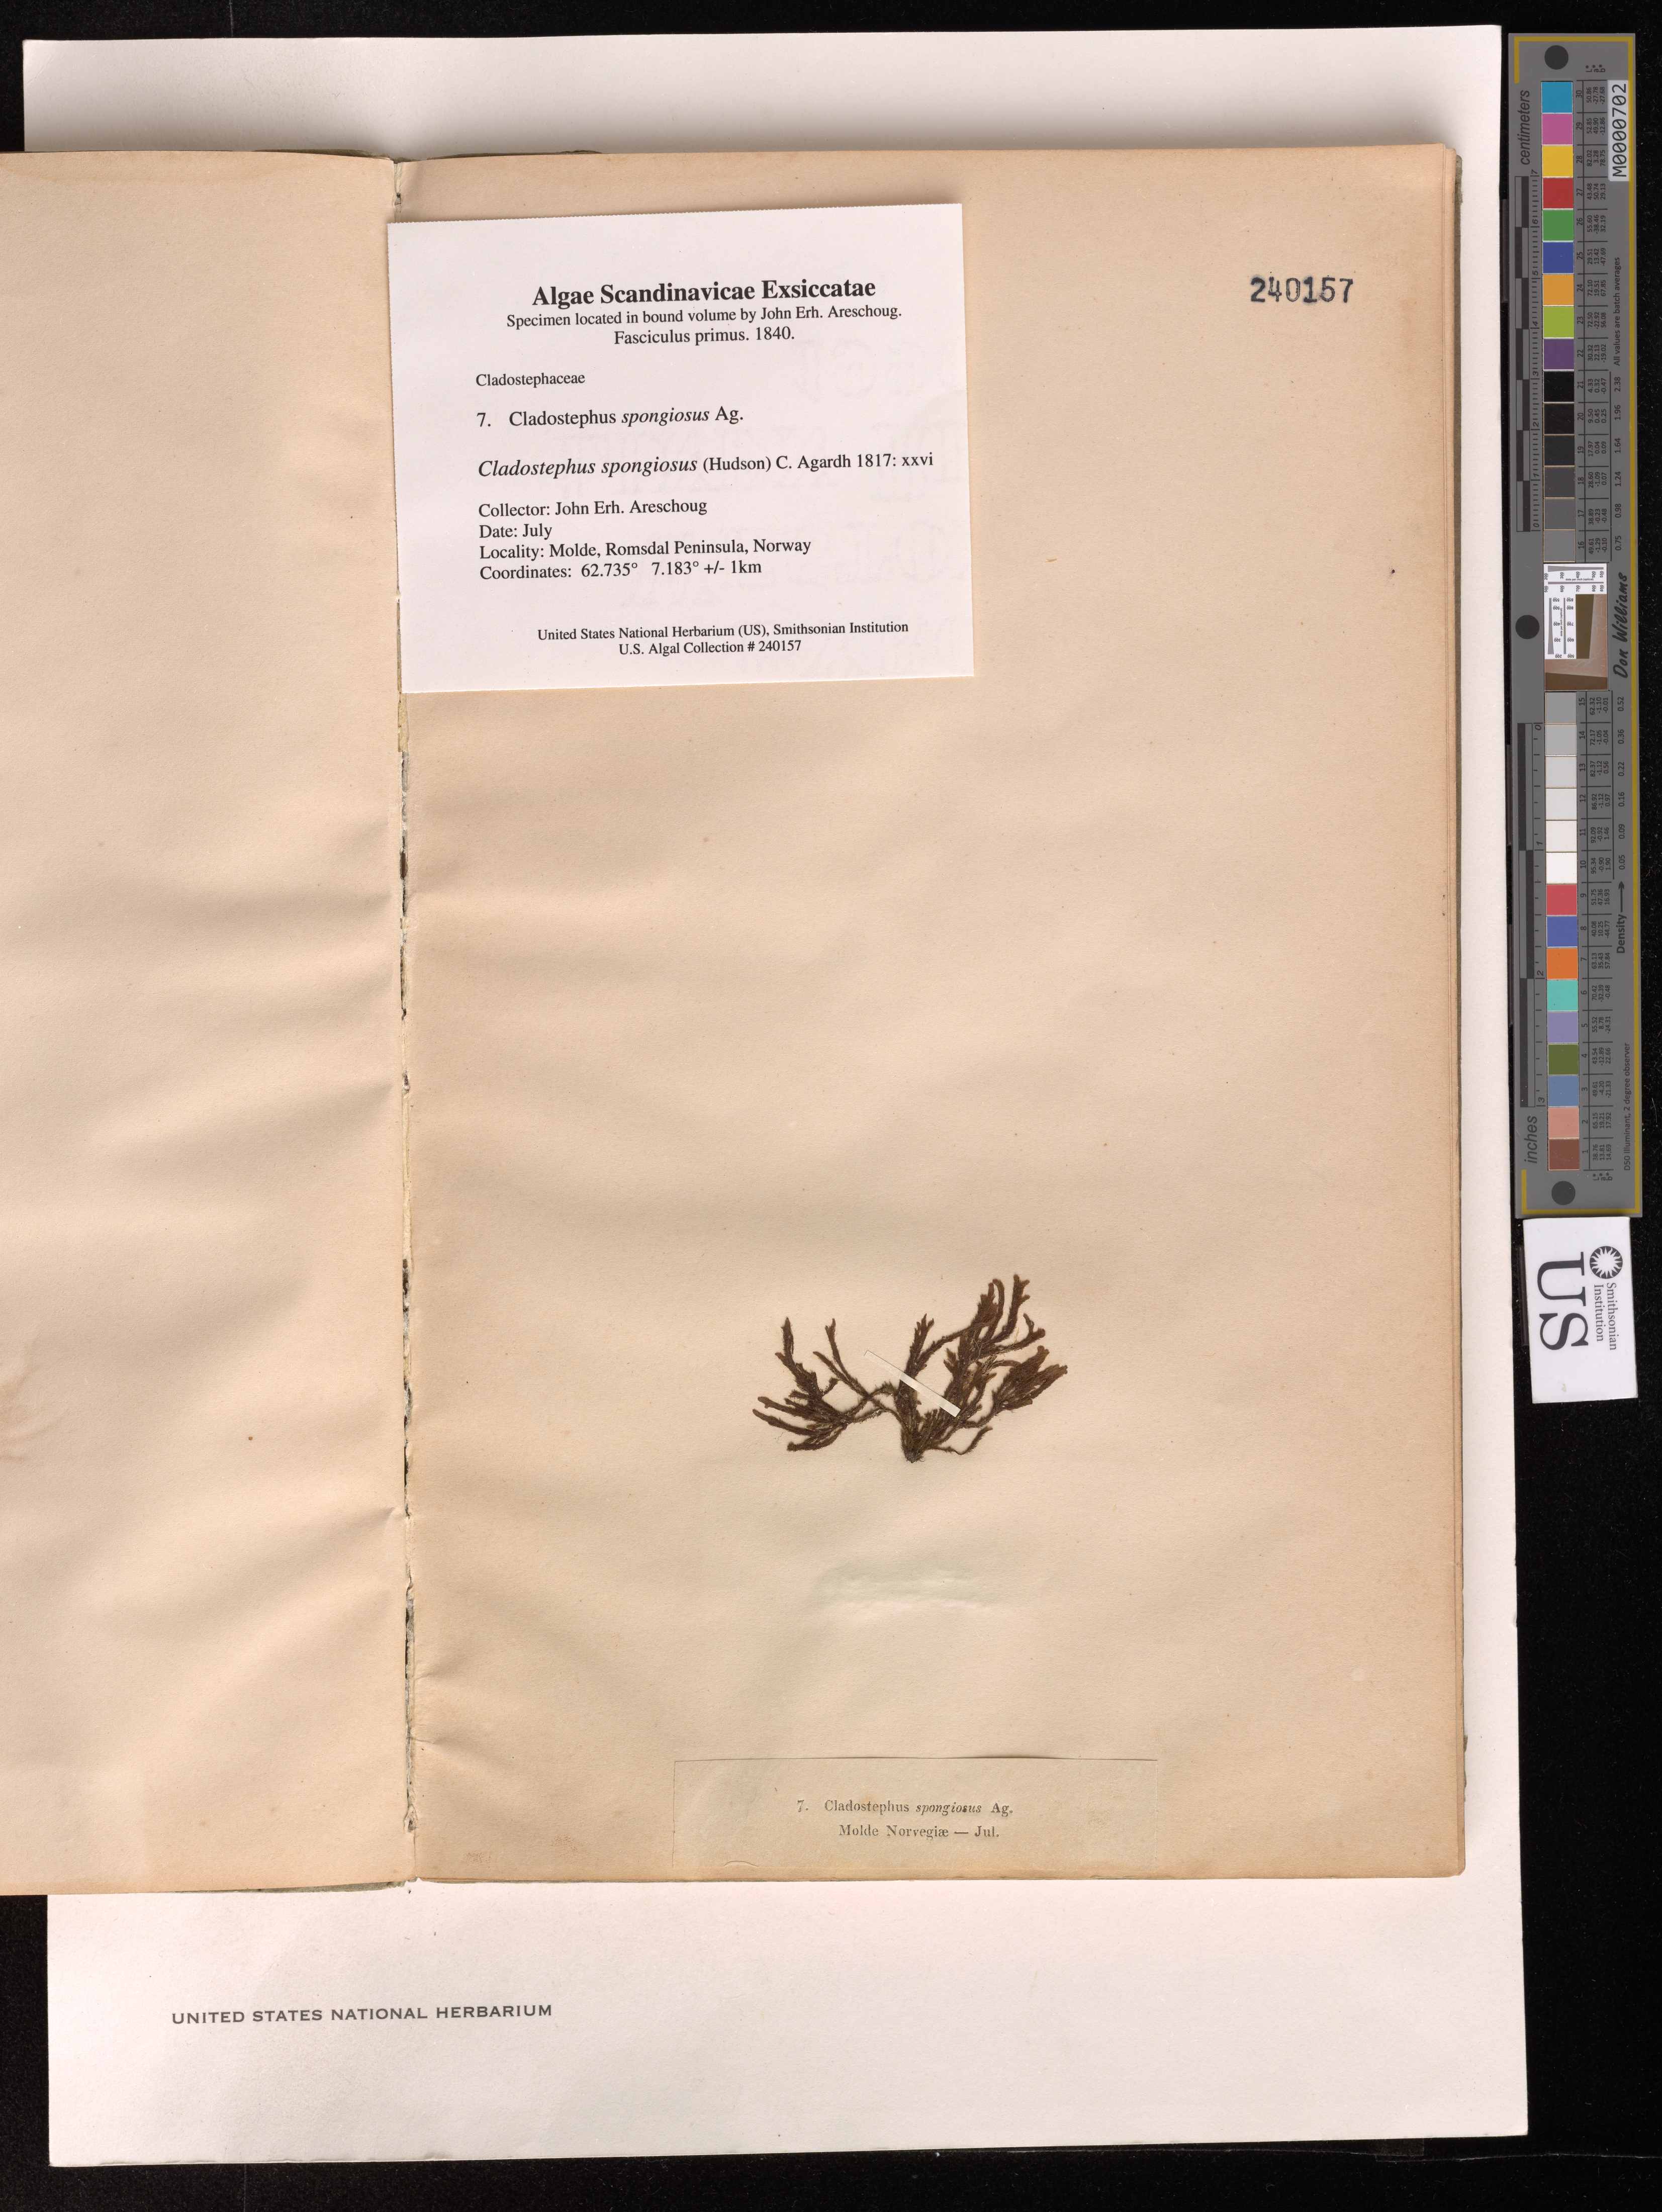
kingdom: Chromista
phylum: Ochrophyta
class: Phaeophyceae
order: Sphacelariales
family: Cladostephaceae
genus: Cladostephus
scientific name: Cladostephus spongiosus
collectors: J. E. Areschoug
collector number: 7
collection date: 1840-07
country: Norway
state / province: More og Romdal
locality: Molde, Romsdal Peninsula.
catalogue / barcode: US 240157